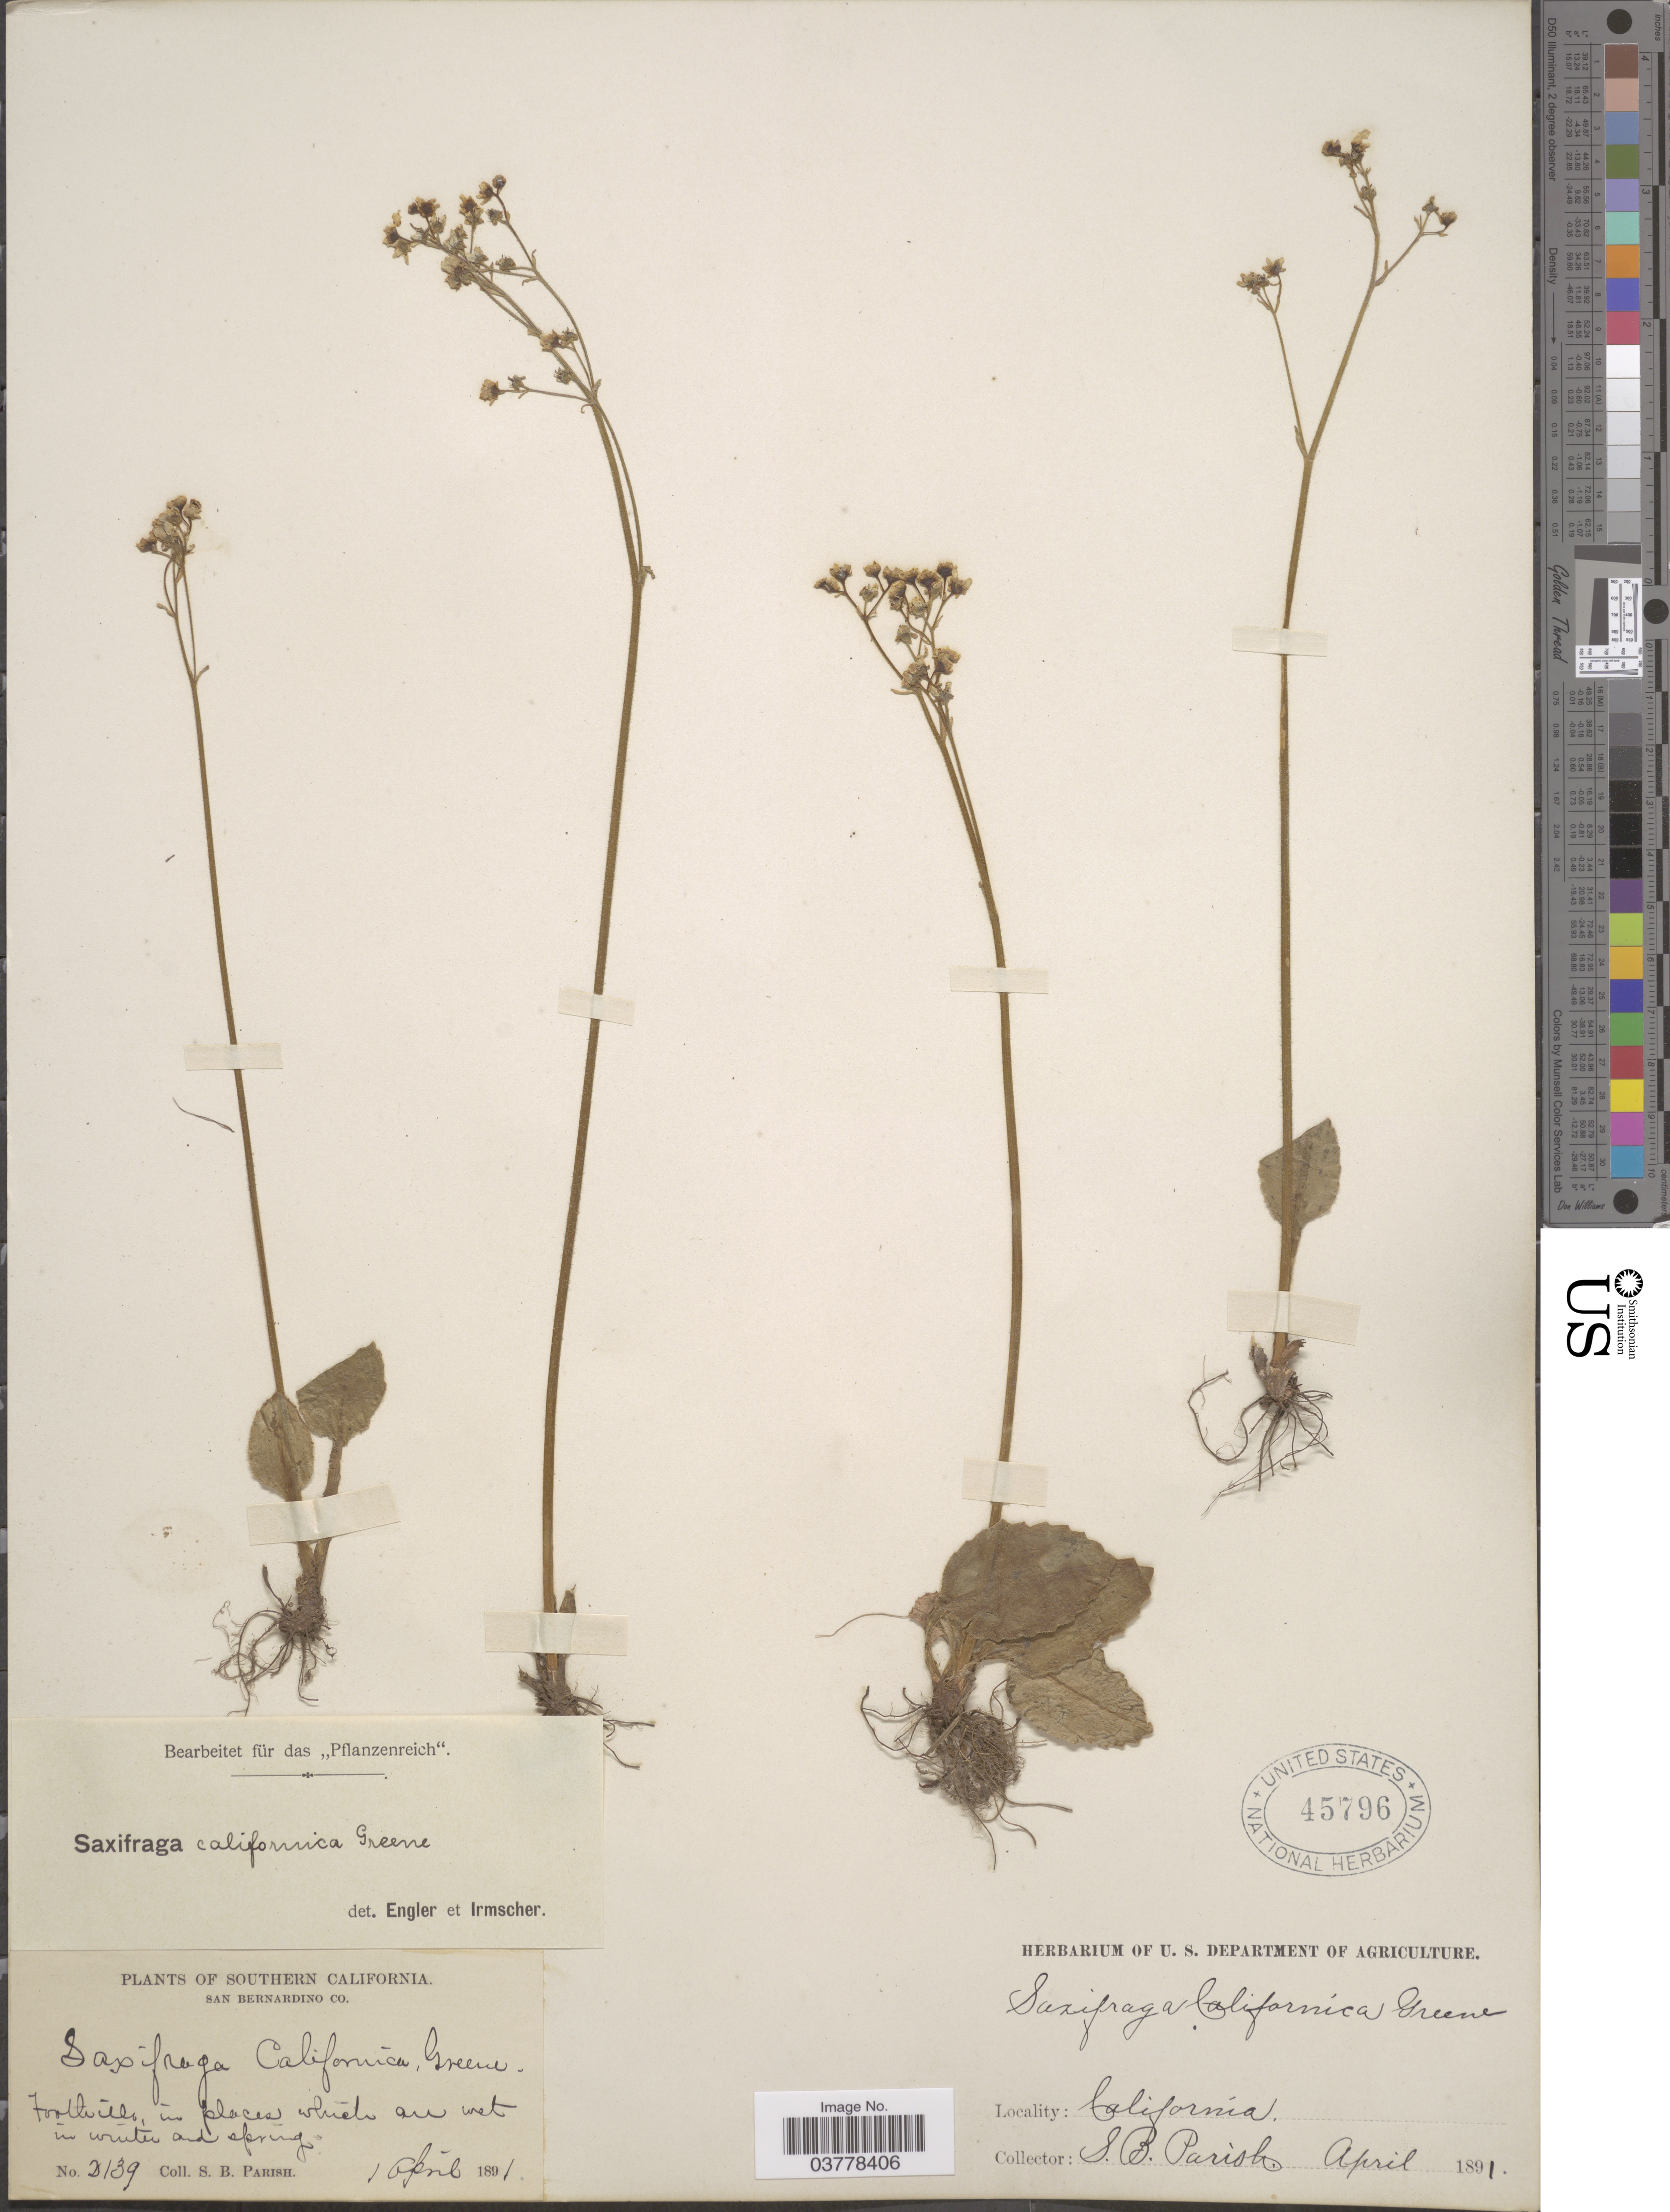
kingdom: Plantae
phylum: Tracheophyta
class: Magnoliopsida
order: Saxifragales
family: Saxifragaceae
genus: Micranthes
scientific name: Micranthes californica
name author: (Greene) Small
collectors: S. B. Parish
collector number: D139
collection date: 1891-04-01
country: United States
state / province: California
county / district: San Bernardino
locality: Southern California. San Bernardino Co.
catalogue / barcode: US 45796